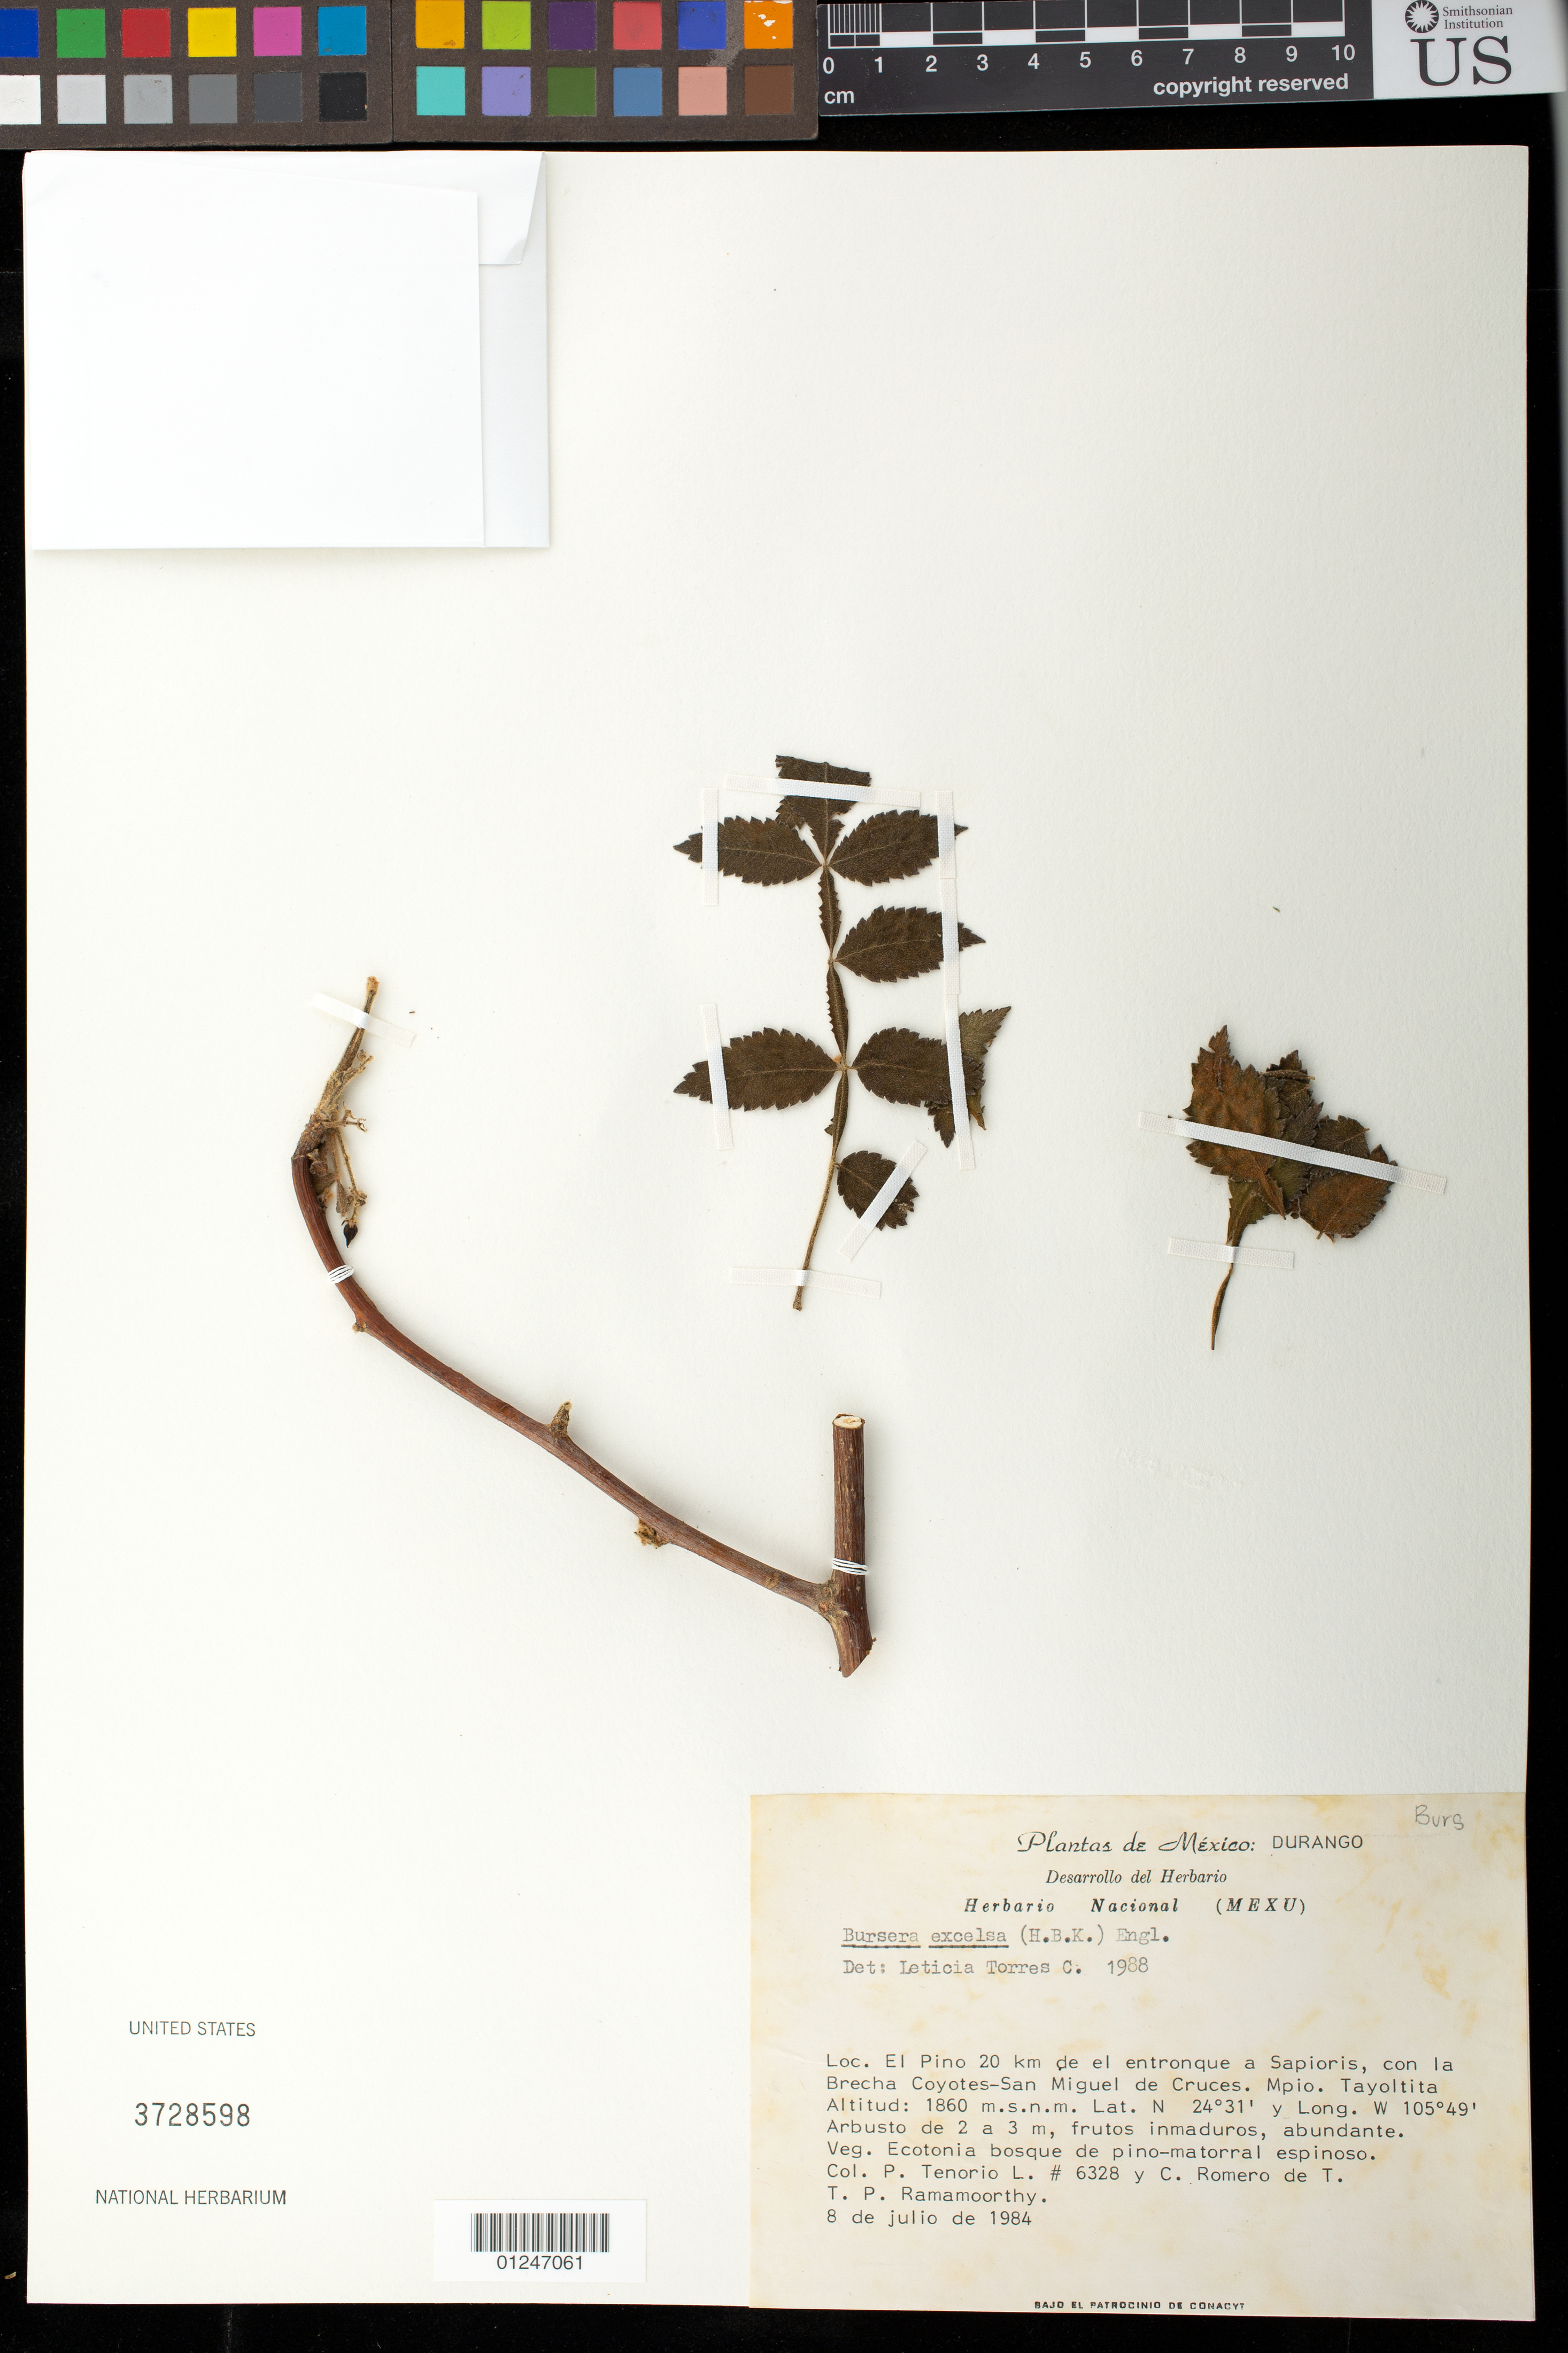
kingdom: Plantae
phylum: Tracheophyta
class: Magnoliopsida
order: Sapindales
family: Burseraceae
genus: Bursera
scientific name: Bursera excelsa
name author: (Kunth) Engl.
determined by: Torres C., L.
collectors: P. Tenorio L. & C. Romero de T.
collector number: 6328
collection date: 1984-07-08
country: Mexico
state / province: Durango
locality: Loc. El Pino 20 km de el entronque a Sapioris, con la Brecha Coyotes-San Miguel de Cruces. Mpio. Tayoltita.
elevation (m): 1860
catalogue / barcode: US 3728598